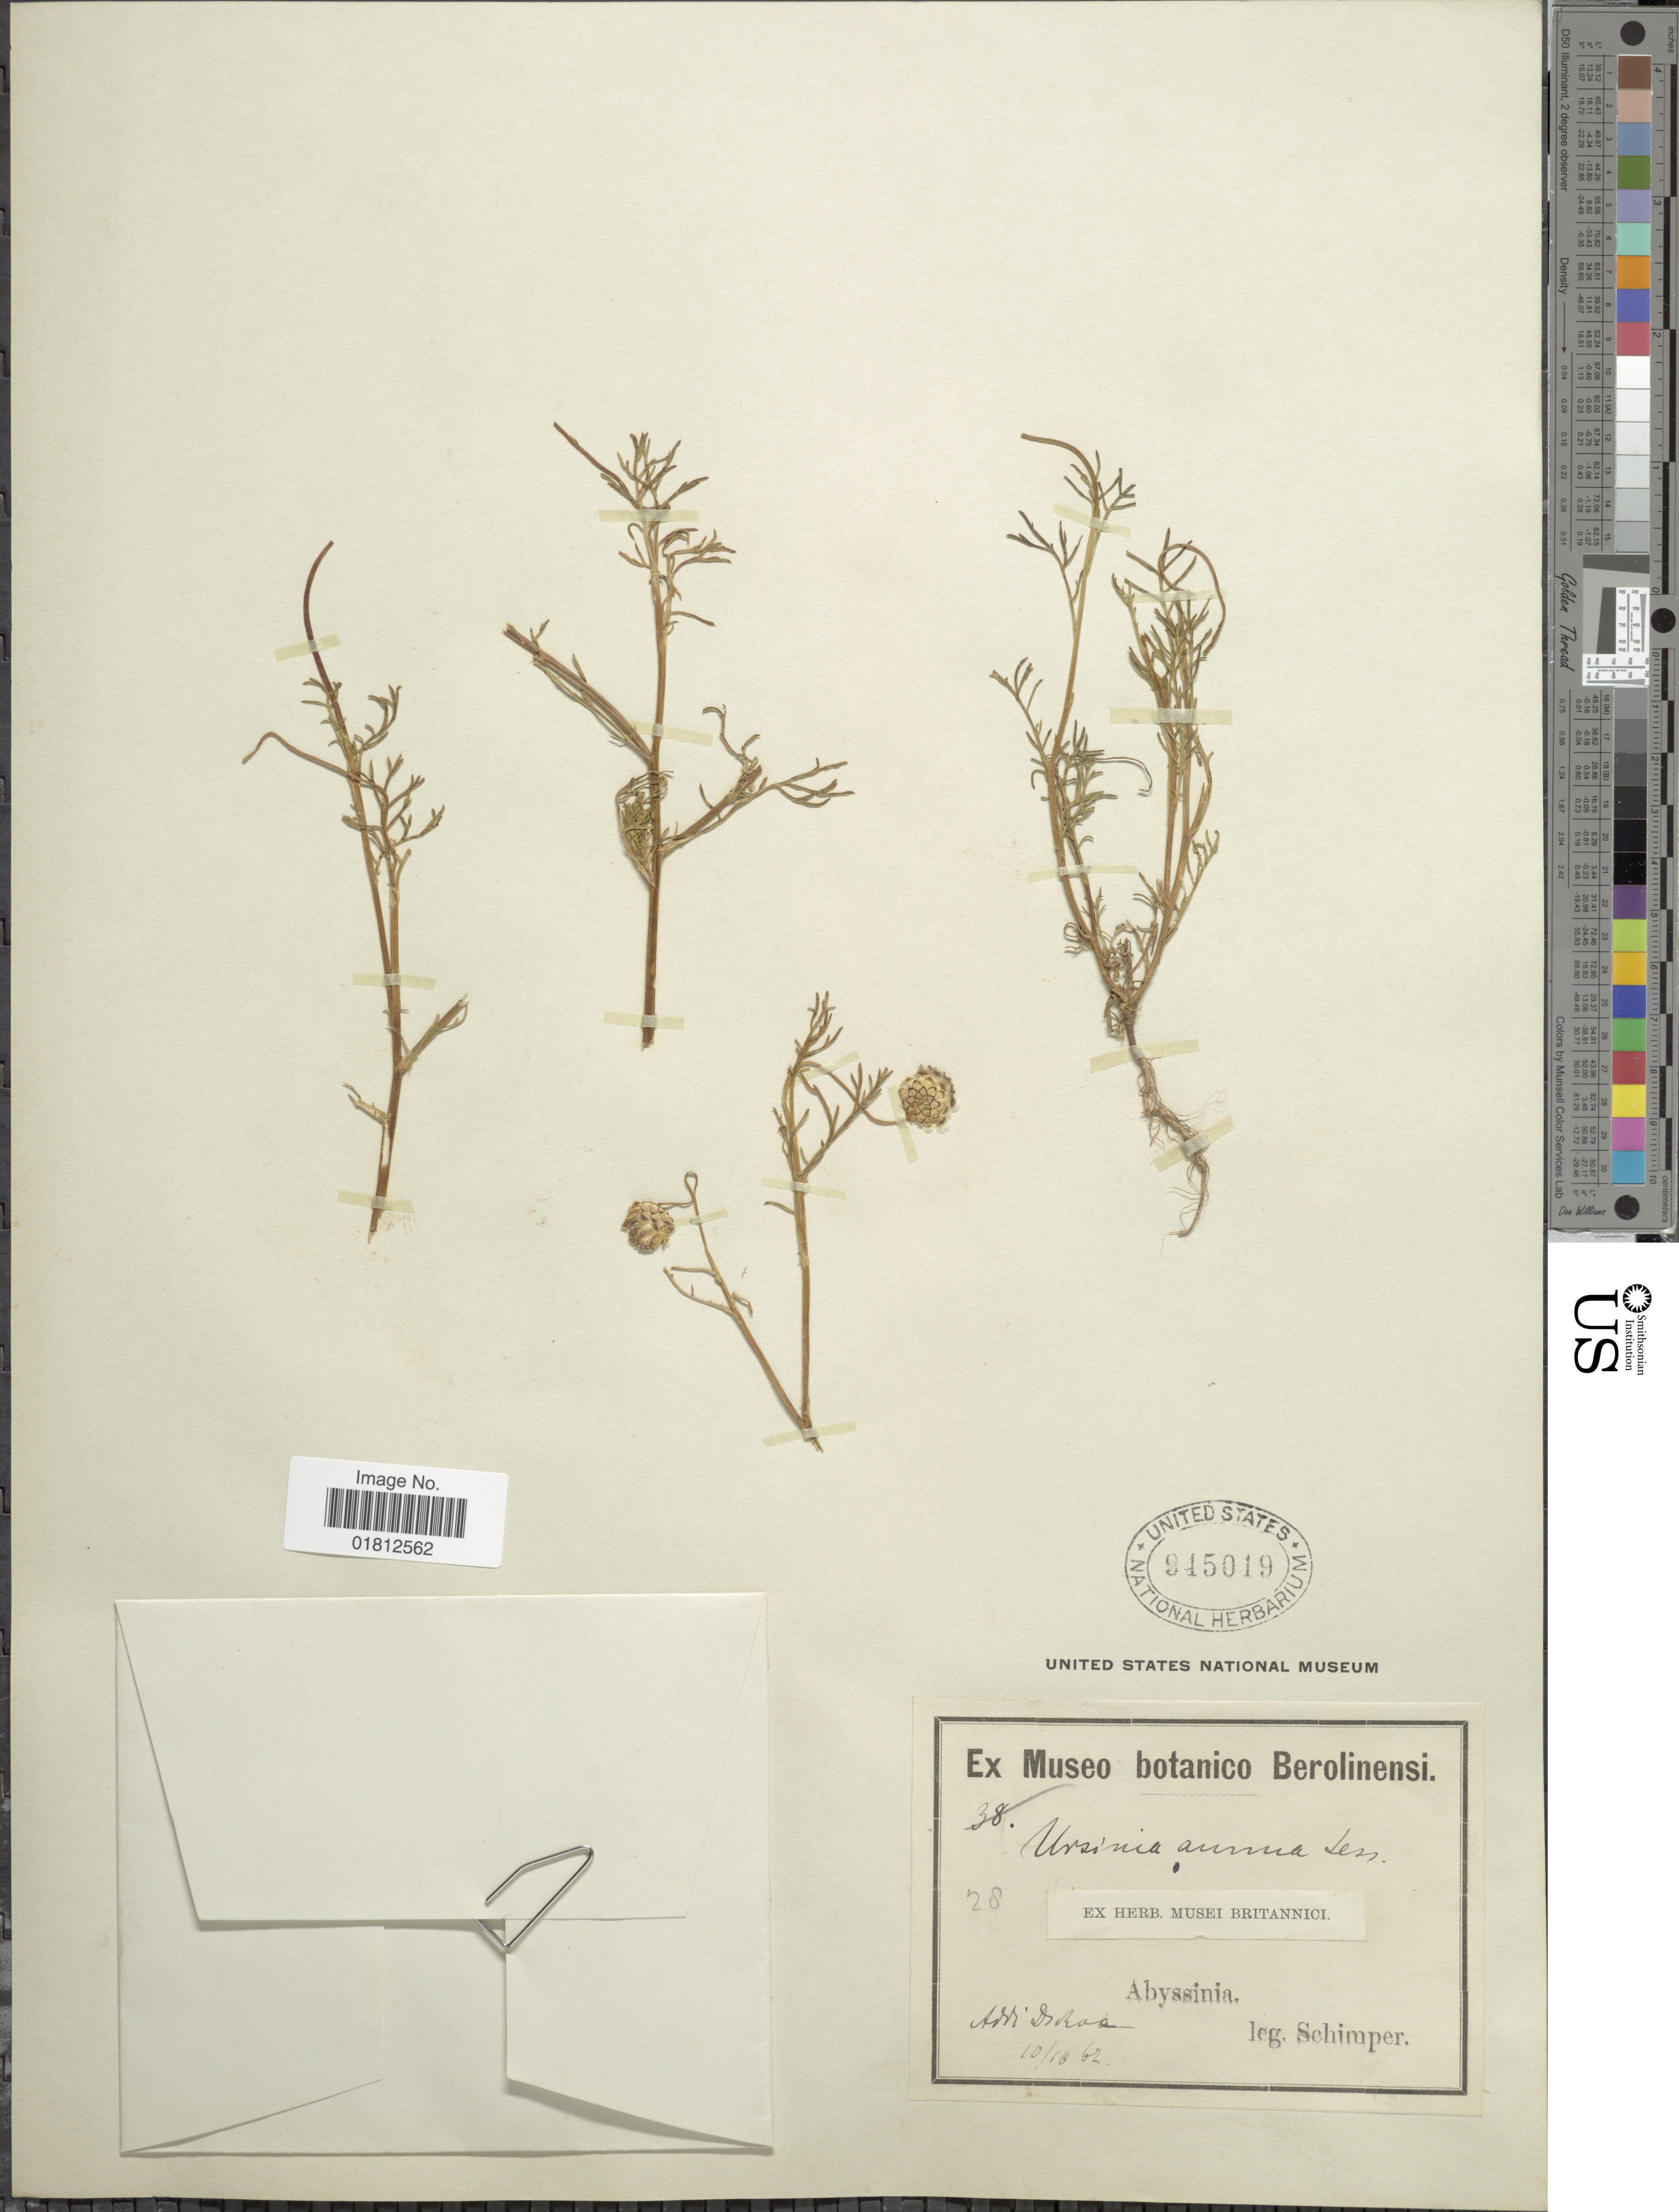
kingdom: Plantae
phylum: Tracheophyta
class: Magnoliopsida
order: Asterales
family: Asteraceae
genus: Ursinia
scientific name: Ursinia annua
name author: Less.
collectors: -. Schimper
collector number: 28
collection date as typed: Transcribed d/m/y: 10/10/62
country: Eritrea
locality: Abyssinia, Addi Dschoa [interpreted]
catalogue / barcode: US 945019